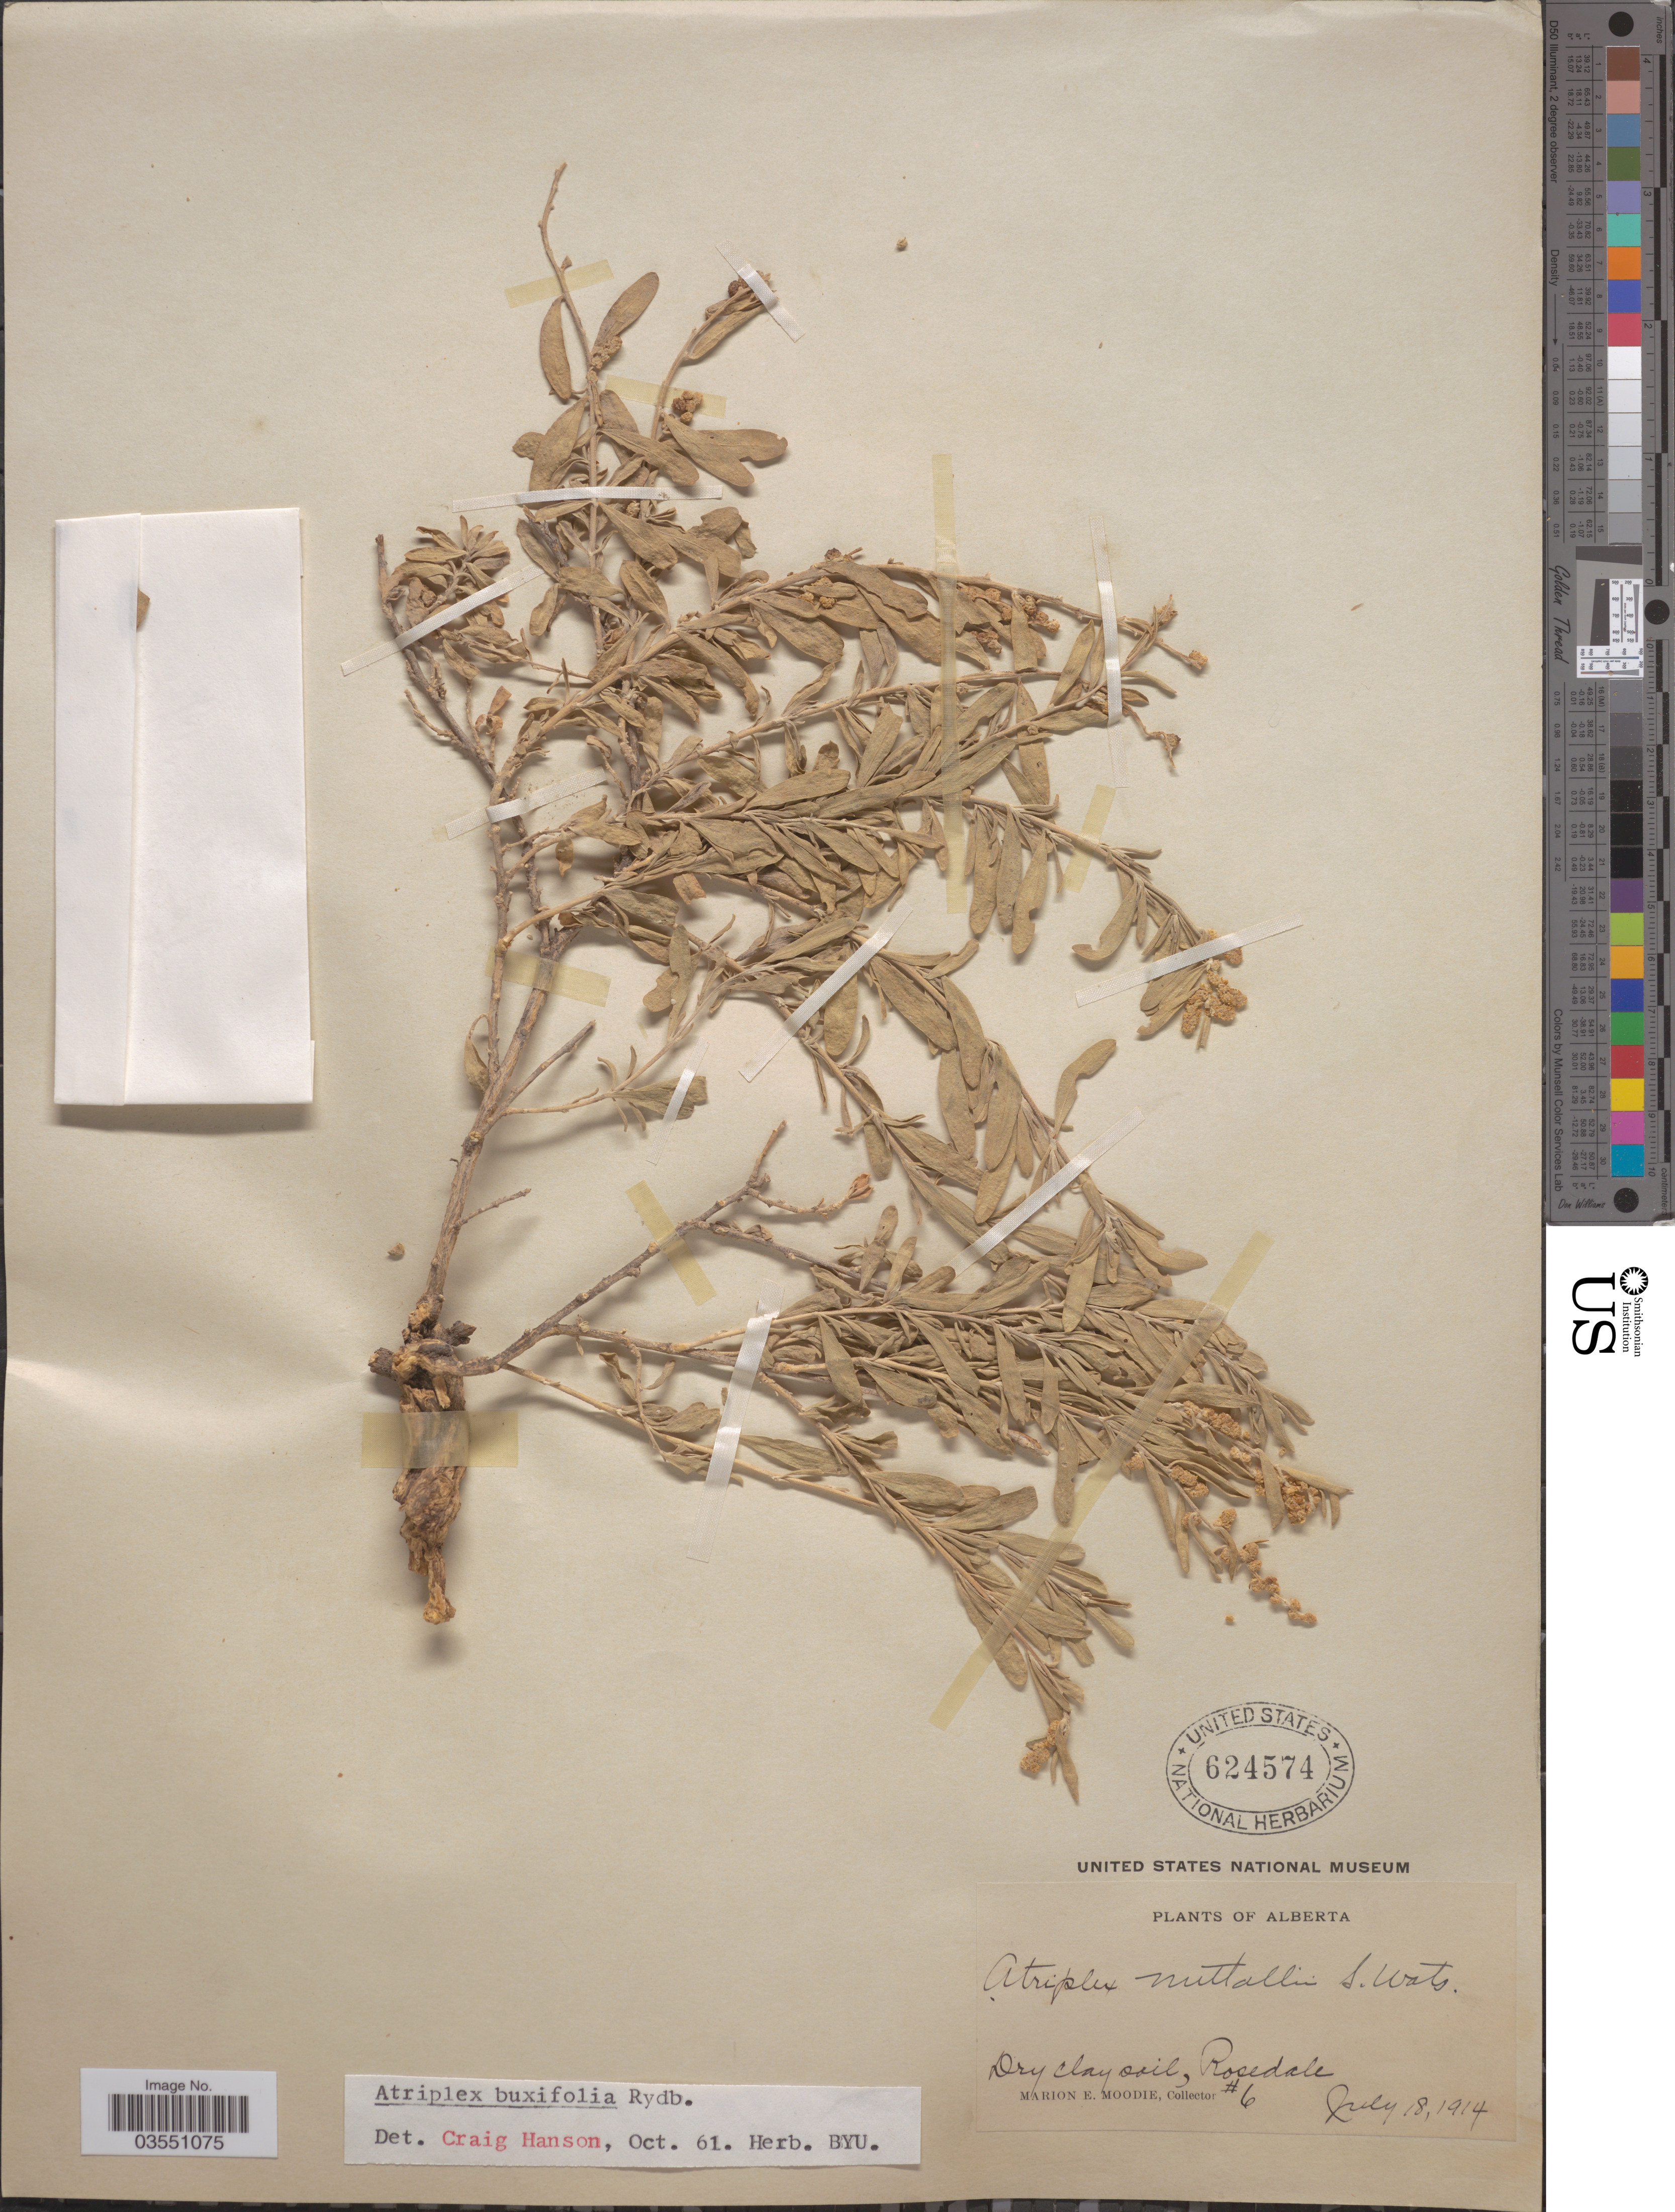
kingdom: Plantae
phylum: Tracheophyta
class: Magnoliopsida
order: Caryophyllales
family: Amaranthaceae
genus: Atriplex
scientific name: Atriplex buxifolia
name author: Rydb.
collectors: M. E. Moodie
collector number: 6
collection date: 1914-07-18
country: Canada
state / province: Alberta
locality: Rosedale.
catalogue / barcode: US 624574